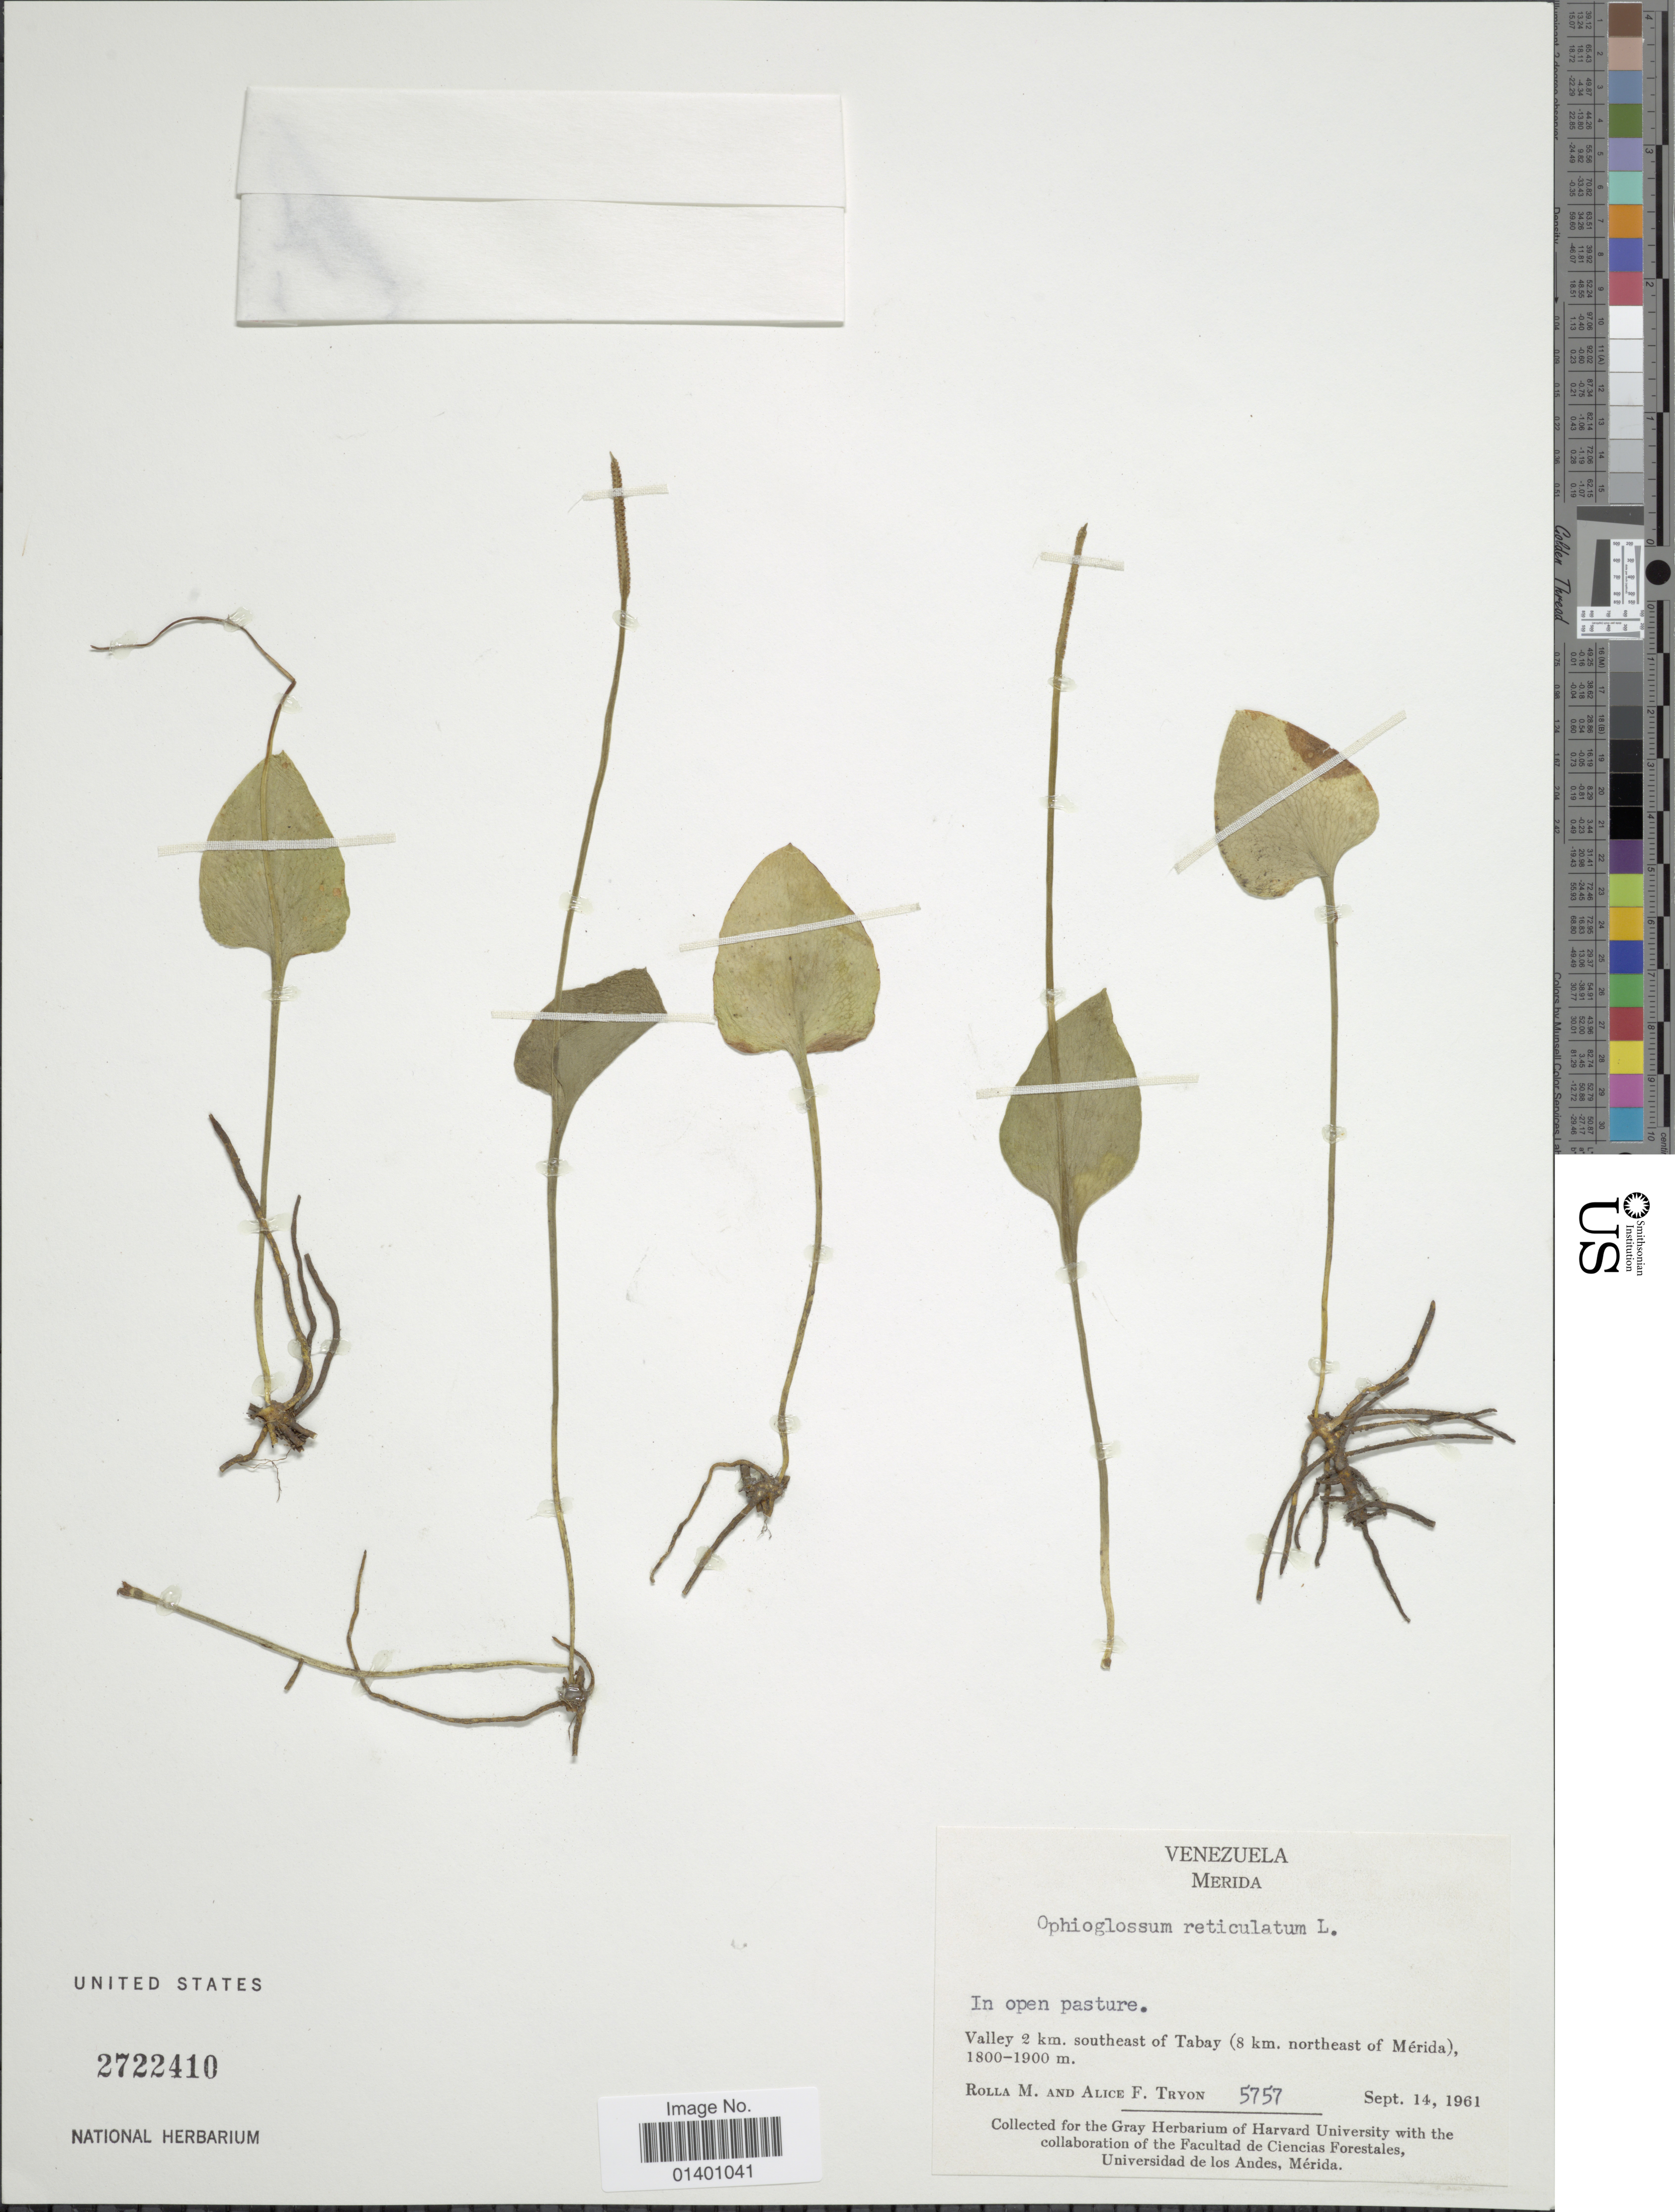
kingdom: Plantae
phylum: Tracheophyta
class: Polypodiopsida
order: Ophioglossales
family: Ophioglossaceae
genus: Ophioglossum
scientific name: Ophioglossum reticulatum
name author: L.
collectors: R. M. Tryon & A. F. Tryon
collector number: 5757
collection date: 1961-09-14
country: Venezuela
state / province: Mérida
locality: Valley 2 km southeast of Tabay (8 km northeast of Mérida)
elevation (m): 1800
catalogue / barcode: US 2722410